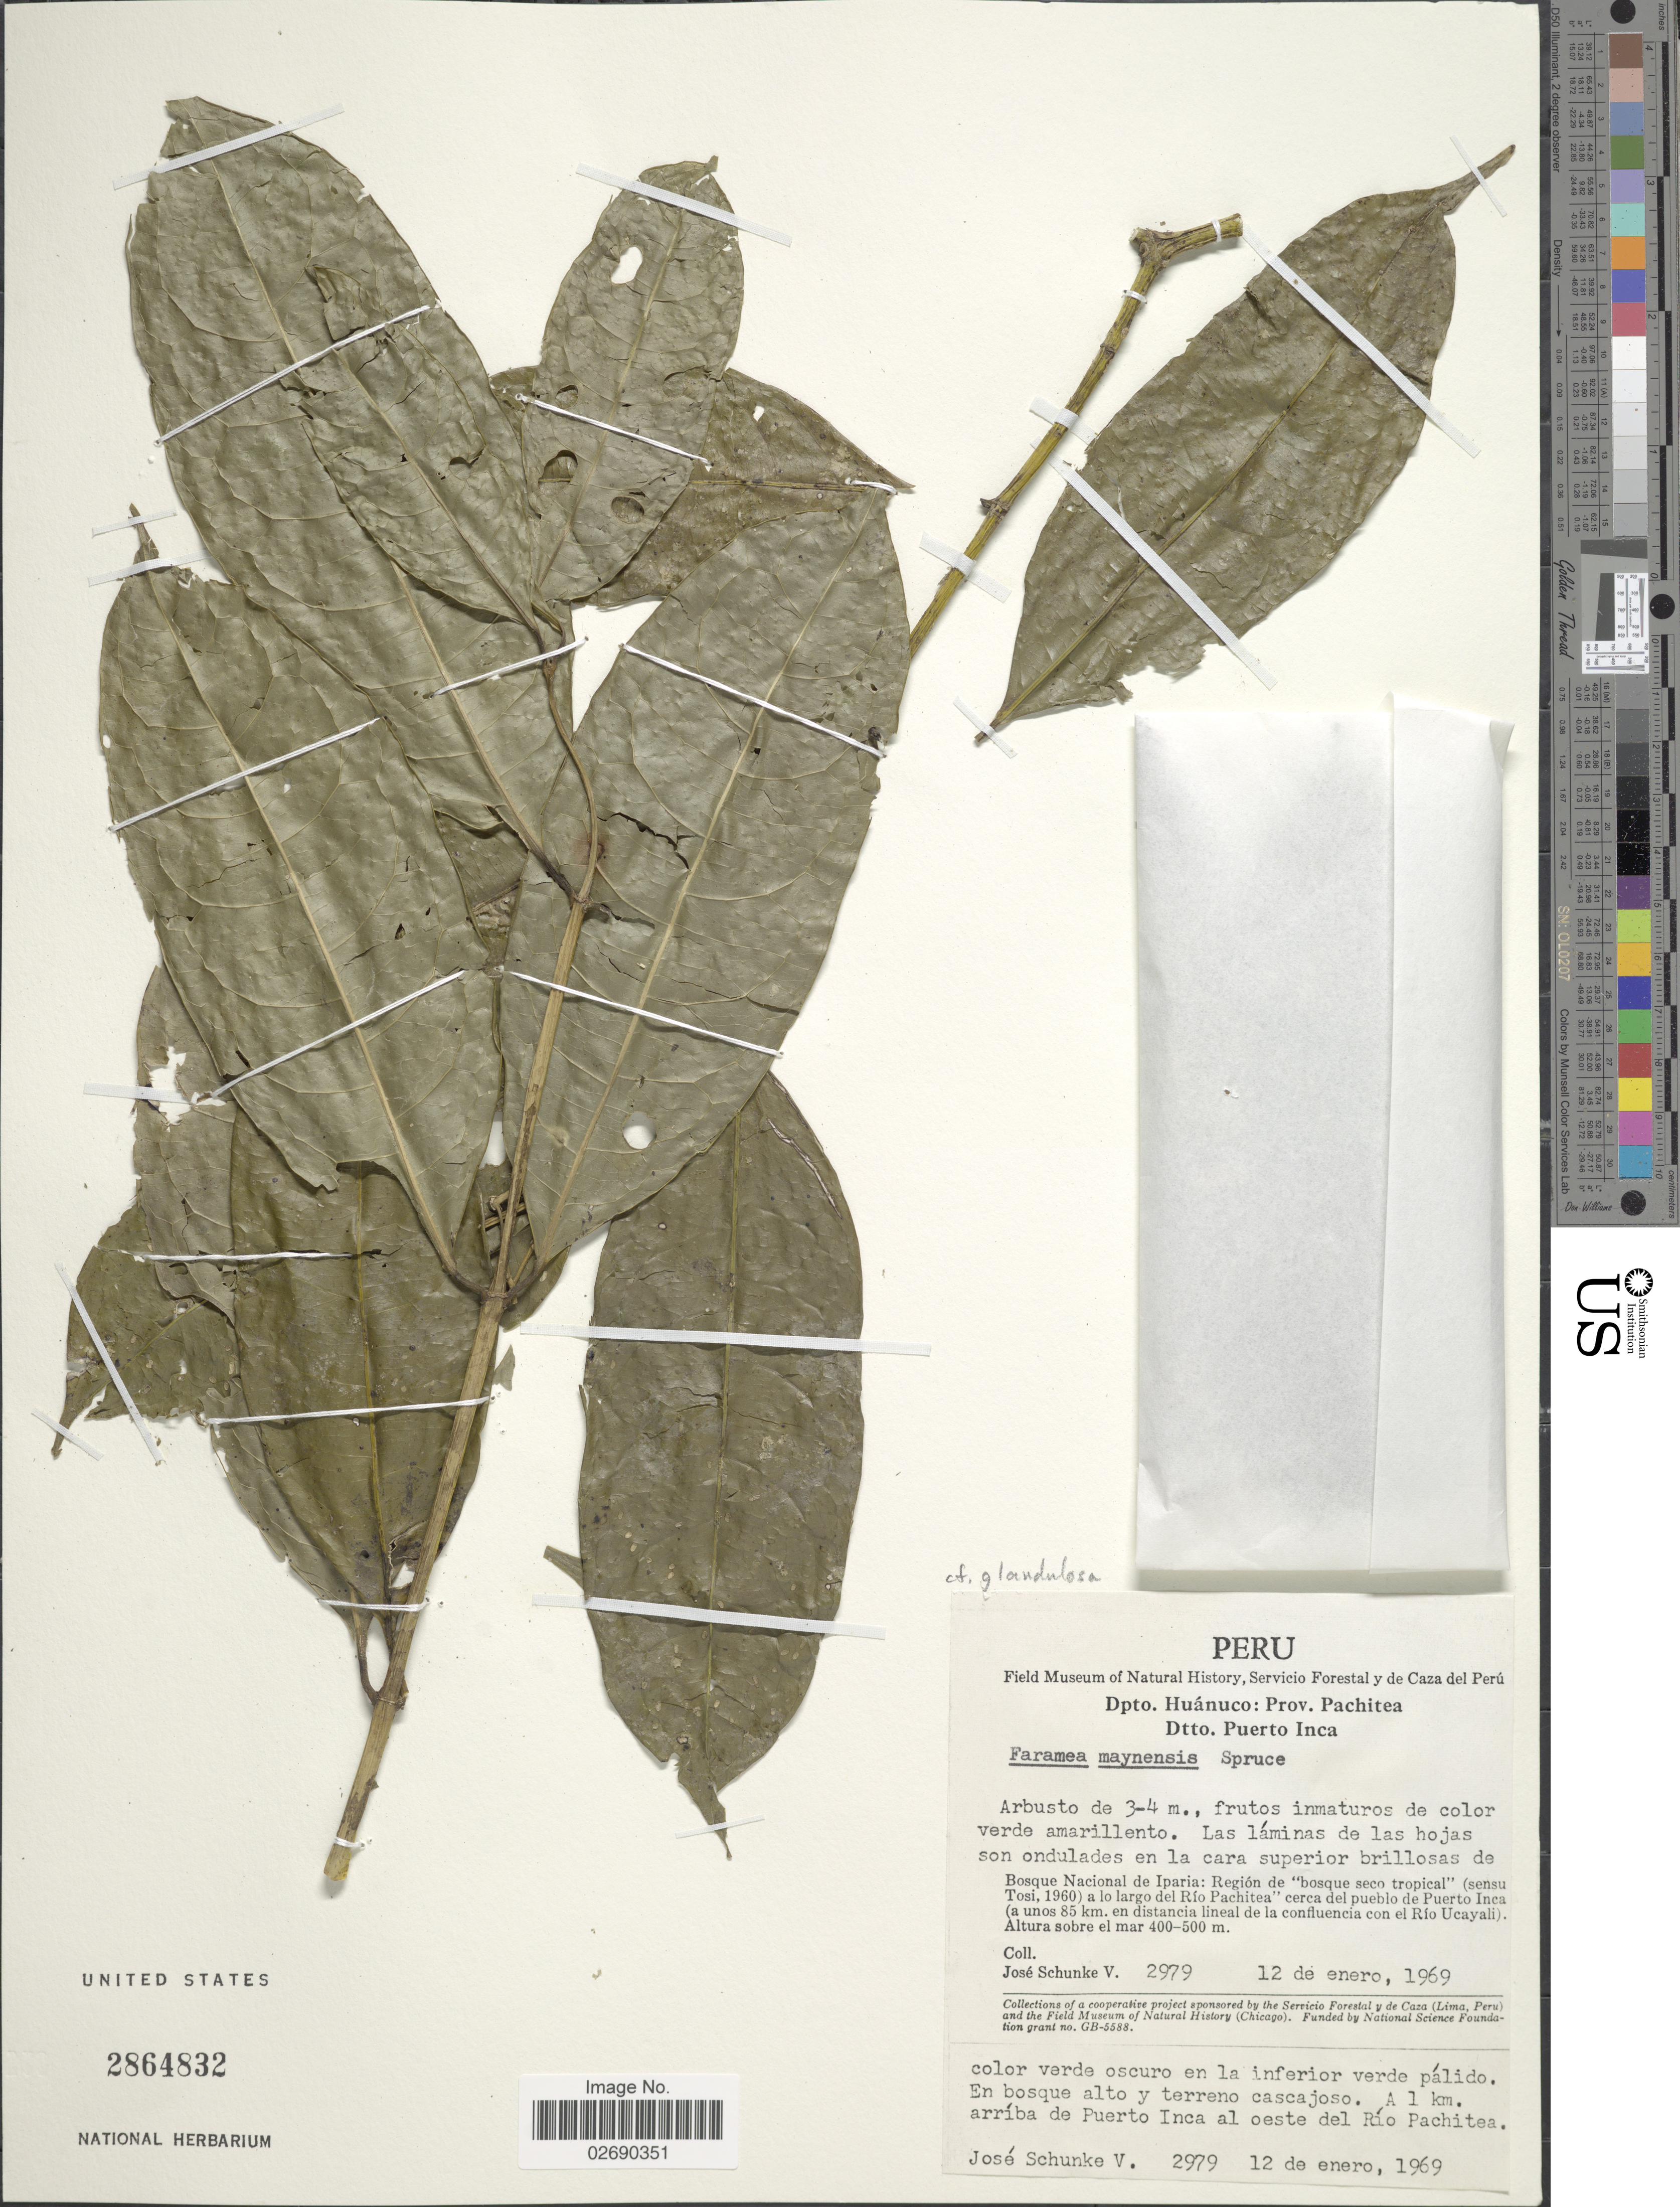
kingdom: Plantae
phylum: Tracheophyta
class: Magnoliopsida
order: Gentianales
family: Rubiaceae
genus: Faramea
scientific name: Faramea glandulosa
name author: Poepp.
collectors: J. Schunke Vigo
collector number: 2979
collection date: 1969-01-12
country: Peru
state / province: Huánuco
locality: Dpto. Huánuco: Prov. Pachitea Dtto Puerto Inca, Bosque Nacional de Iparia: Región de 'bosque seco tropical' (sensu Tosi,1960) a lo largo del Río Pachitea' cerca del pueblo de Puerto Inca ( a unos 85 km en distancia lineal de la confluencia con el Río Ucayali). En bosque alto y terreno cascajoso. A 1 km arríba de Puerto Inca al oeste del Río Pachitea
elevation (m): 400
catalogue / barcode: US 2864832